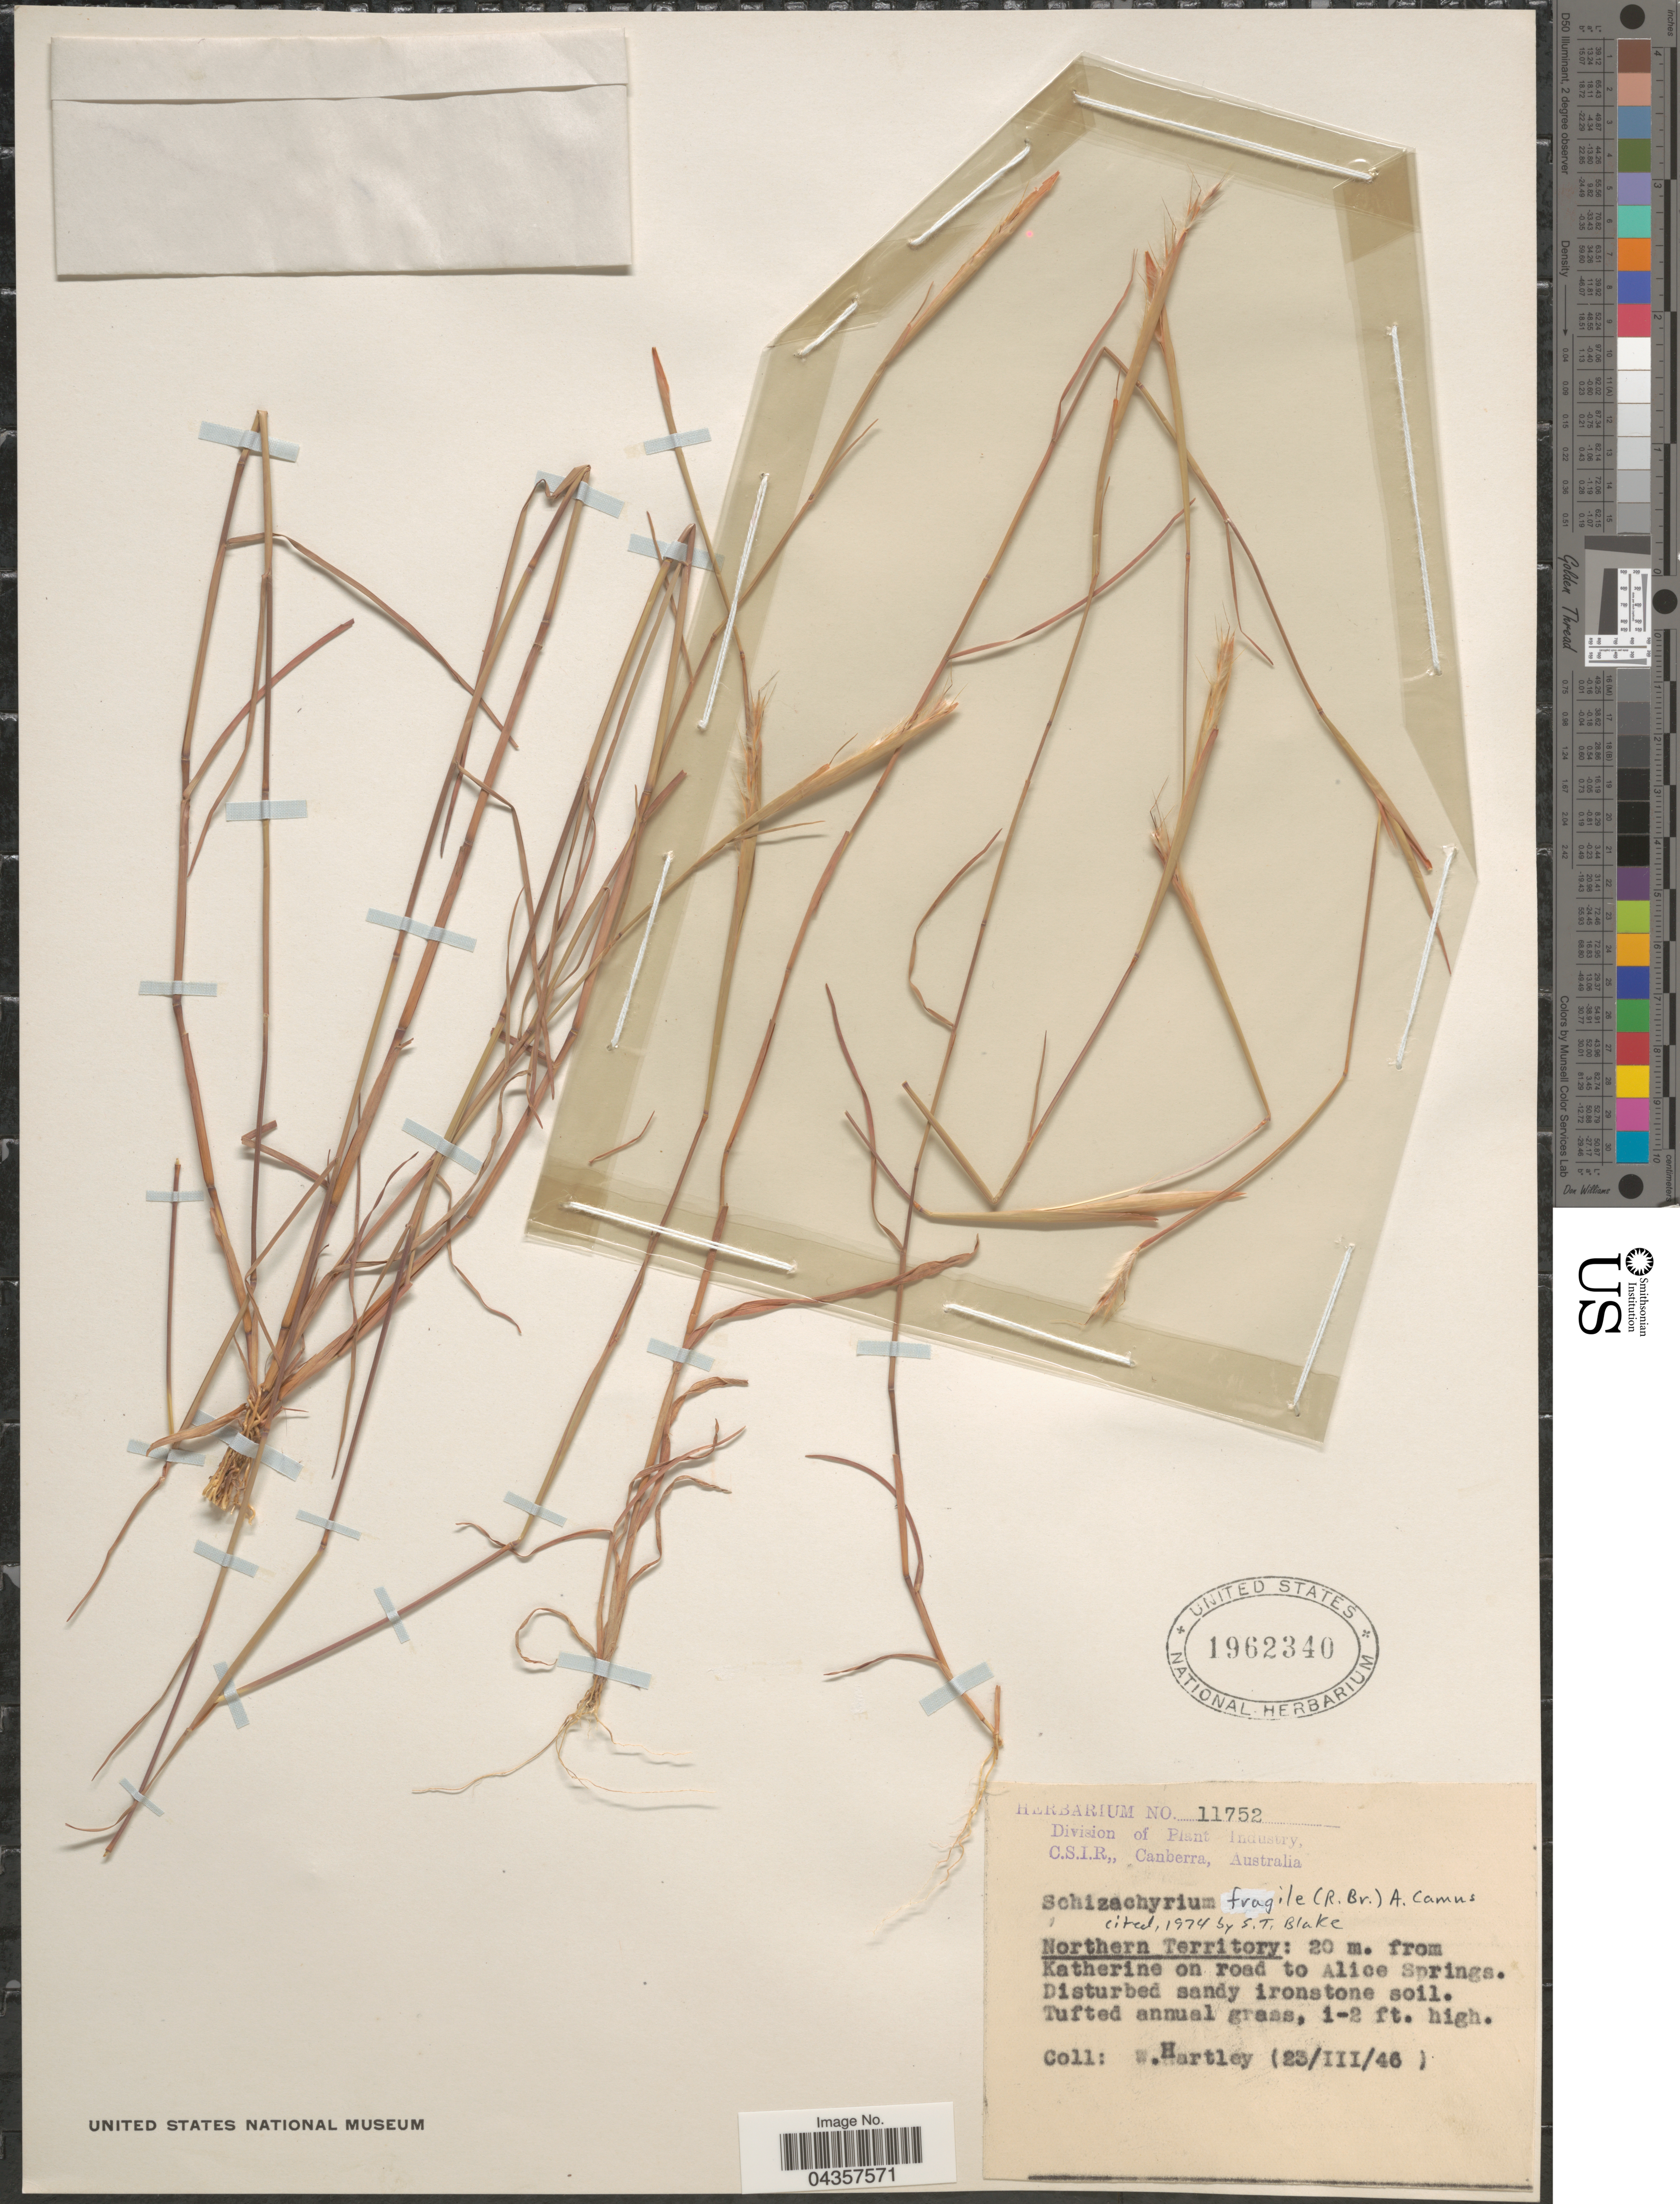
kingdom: Plantae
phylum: Tracheophyta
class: Liliopsida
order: Poales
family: Poaceae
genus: Schizachyrium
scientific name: Schizachyrium fragile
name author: (R. Br.) A. Camus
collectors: W. Hartley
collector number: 11752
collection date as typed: Transcribed d/m/y: 23/3/46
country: Australia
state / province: Northern Territory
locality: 20 m. from Katherine on road to Alice Springs.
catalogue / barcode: US 1962340